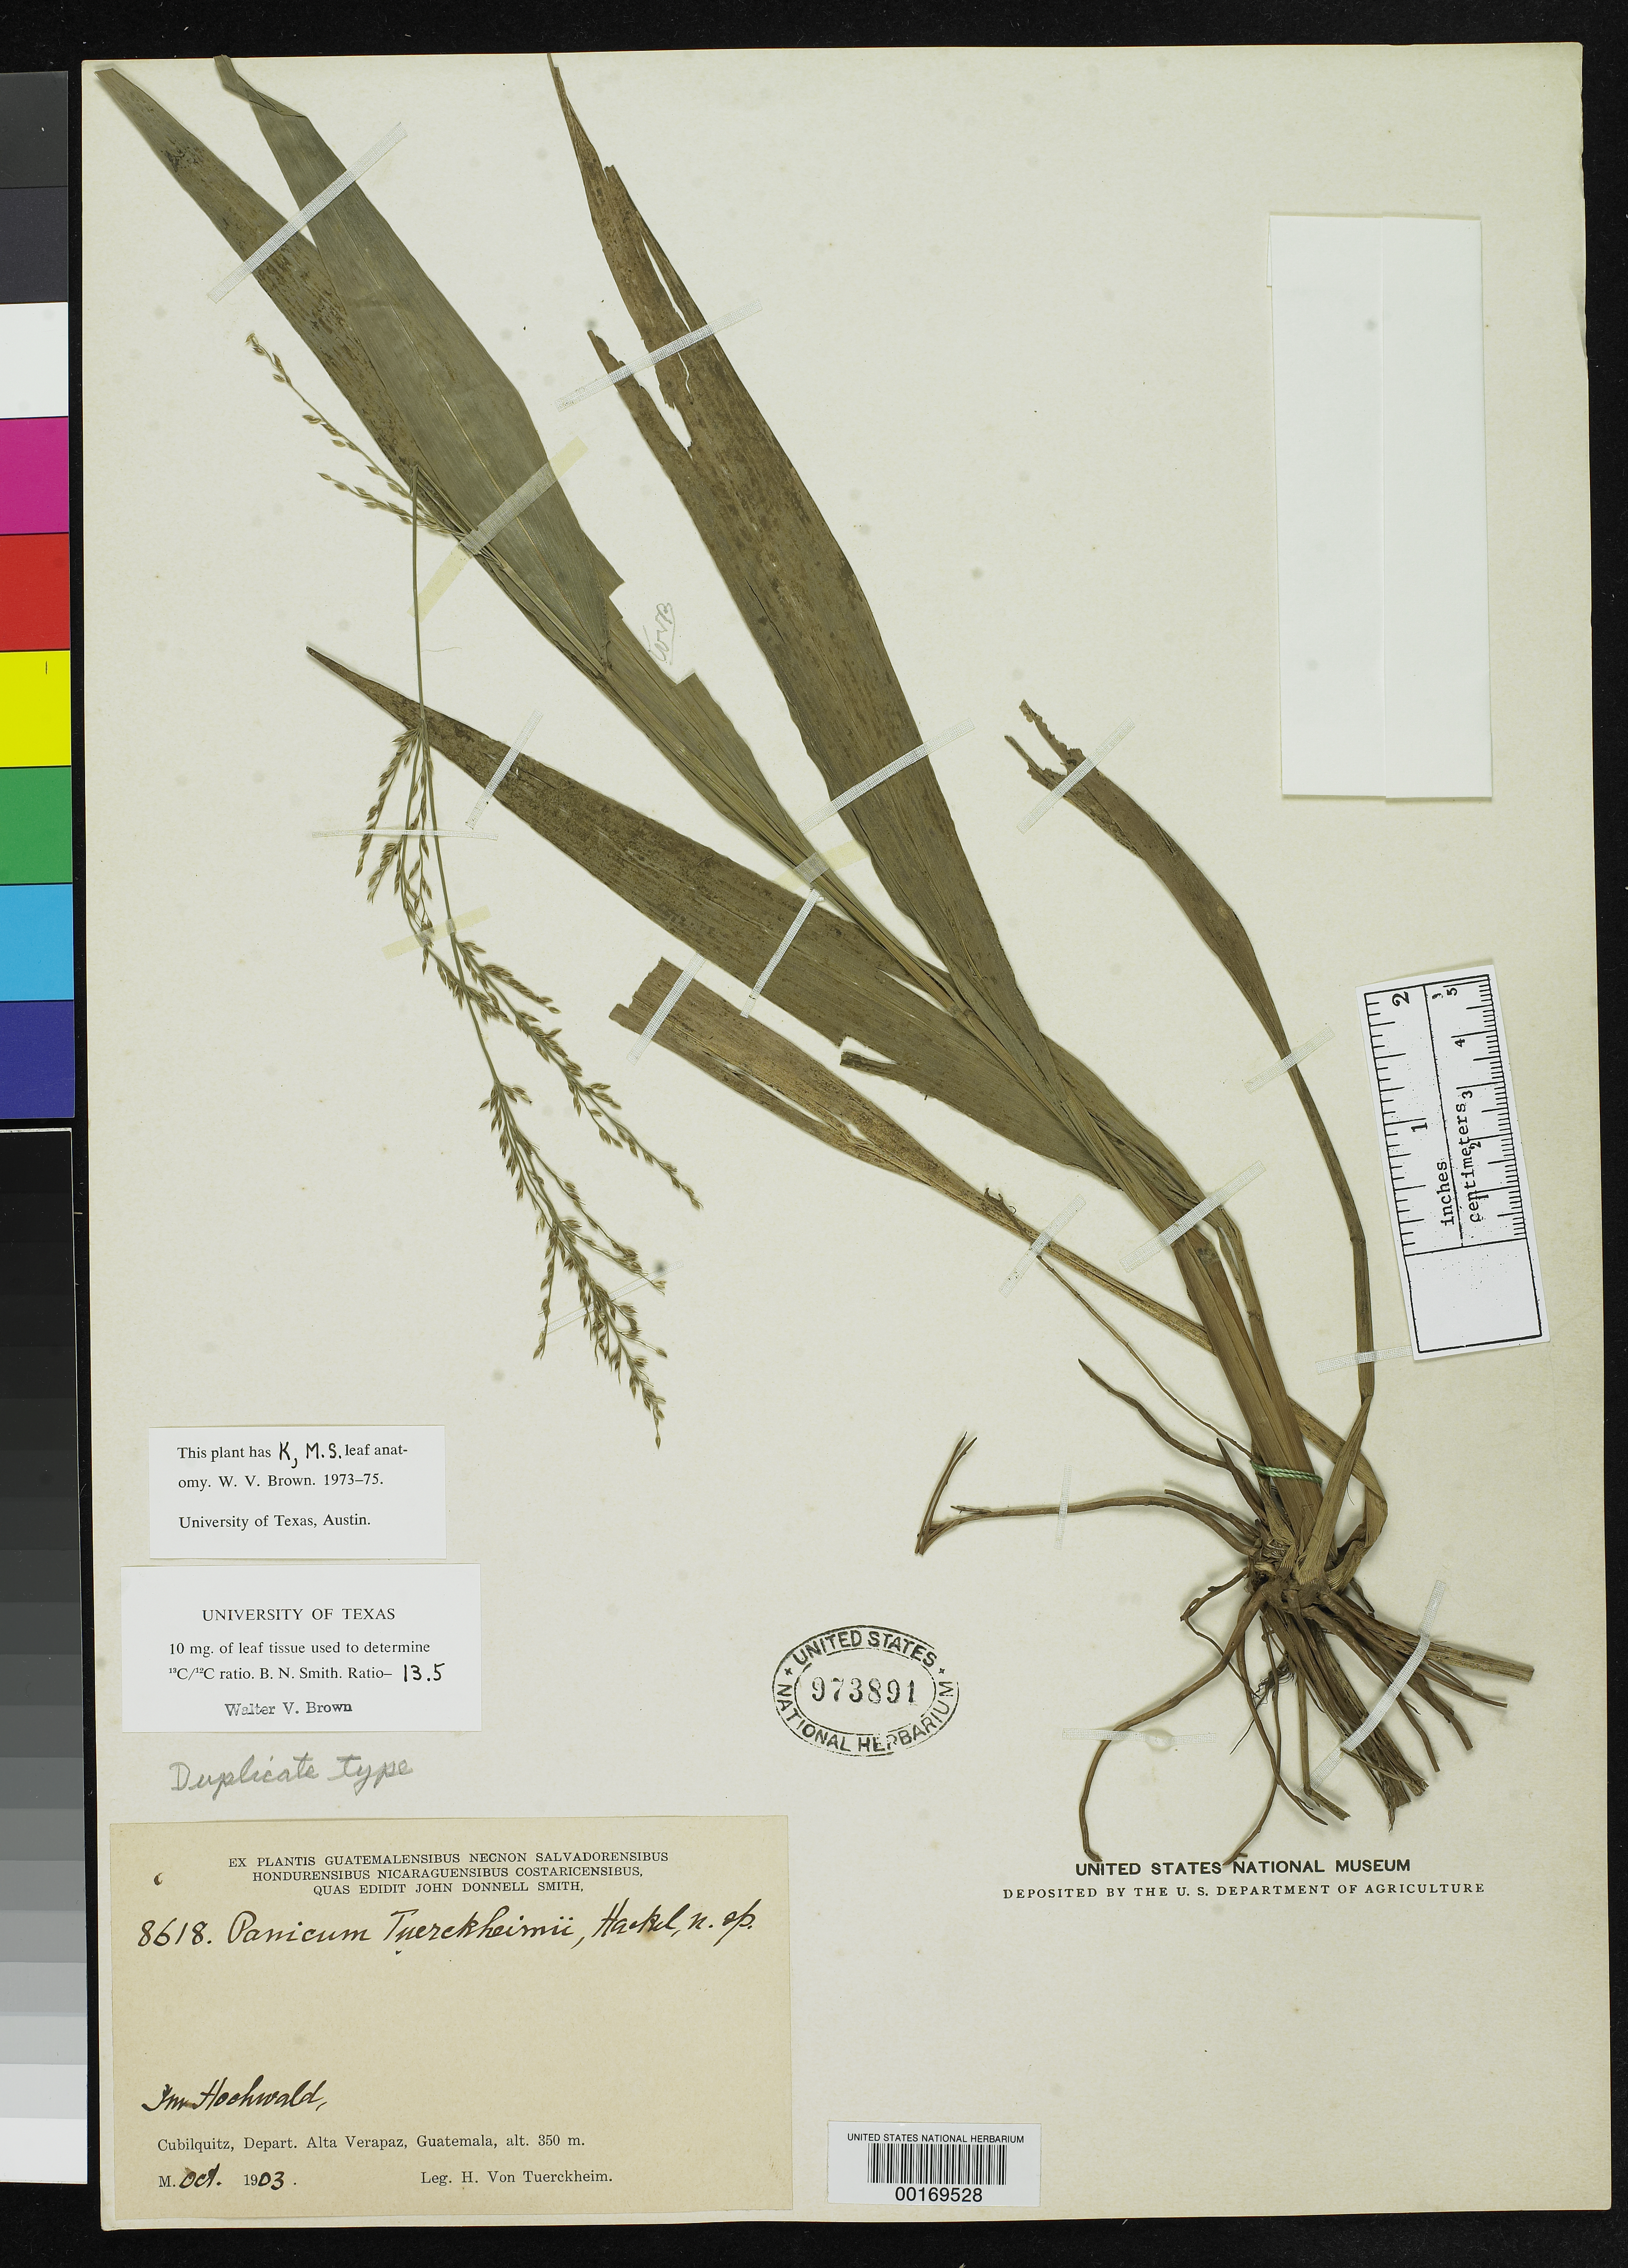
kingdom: Plantae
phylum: Tracheophyta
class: Liliopsida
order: Poales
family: Poaceae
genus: Panicum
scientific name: Panicum tuerckheimii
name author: Hack.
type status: Isotype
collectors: H. von Türckheim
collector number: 8618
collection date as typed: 03 Oct 1903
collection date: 1903-10-03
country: Guatemala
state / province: Alta Verapaz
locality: Cubilquitz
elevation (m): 350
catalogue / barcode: US 973891